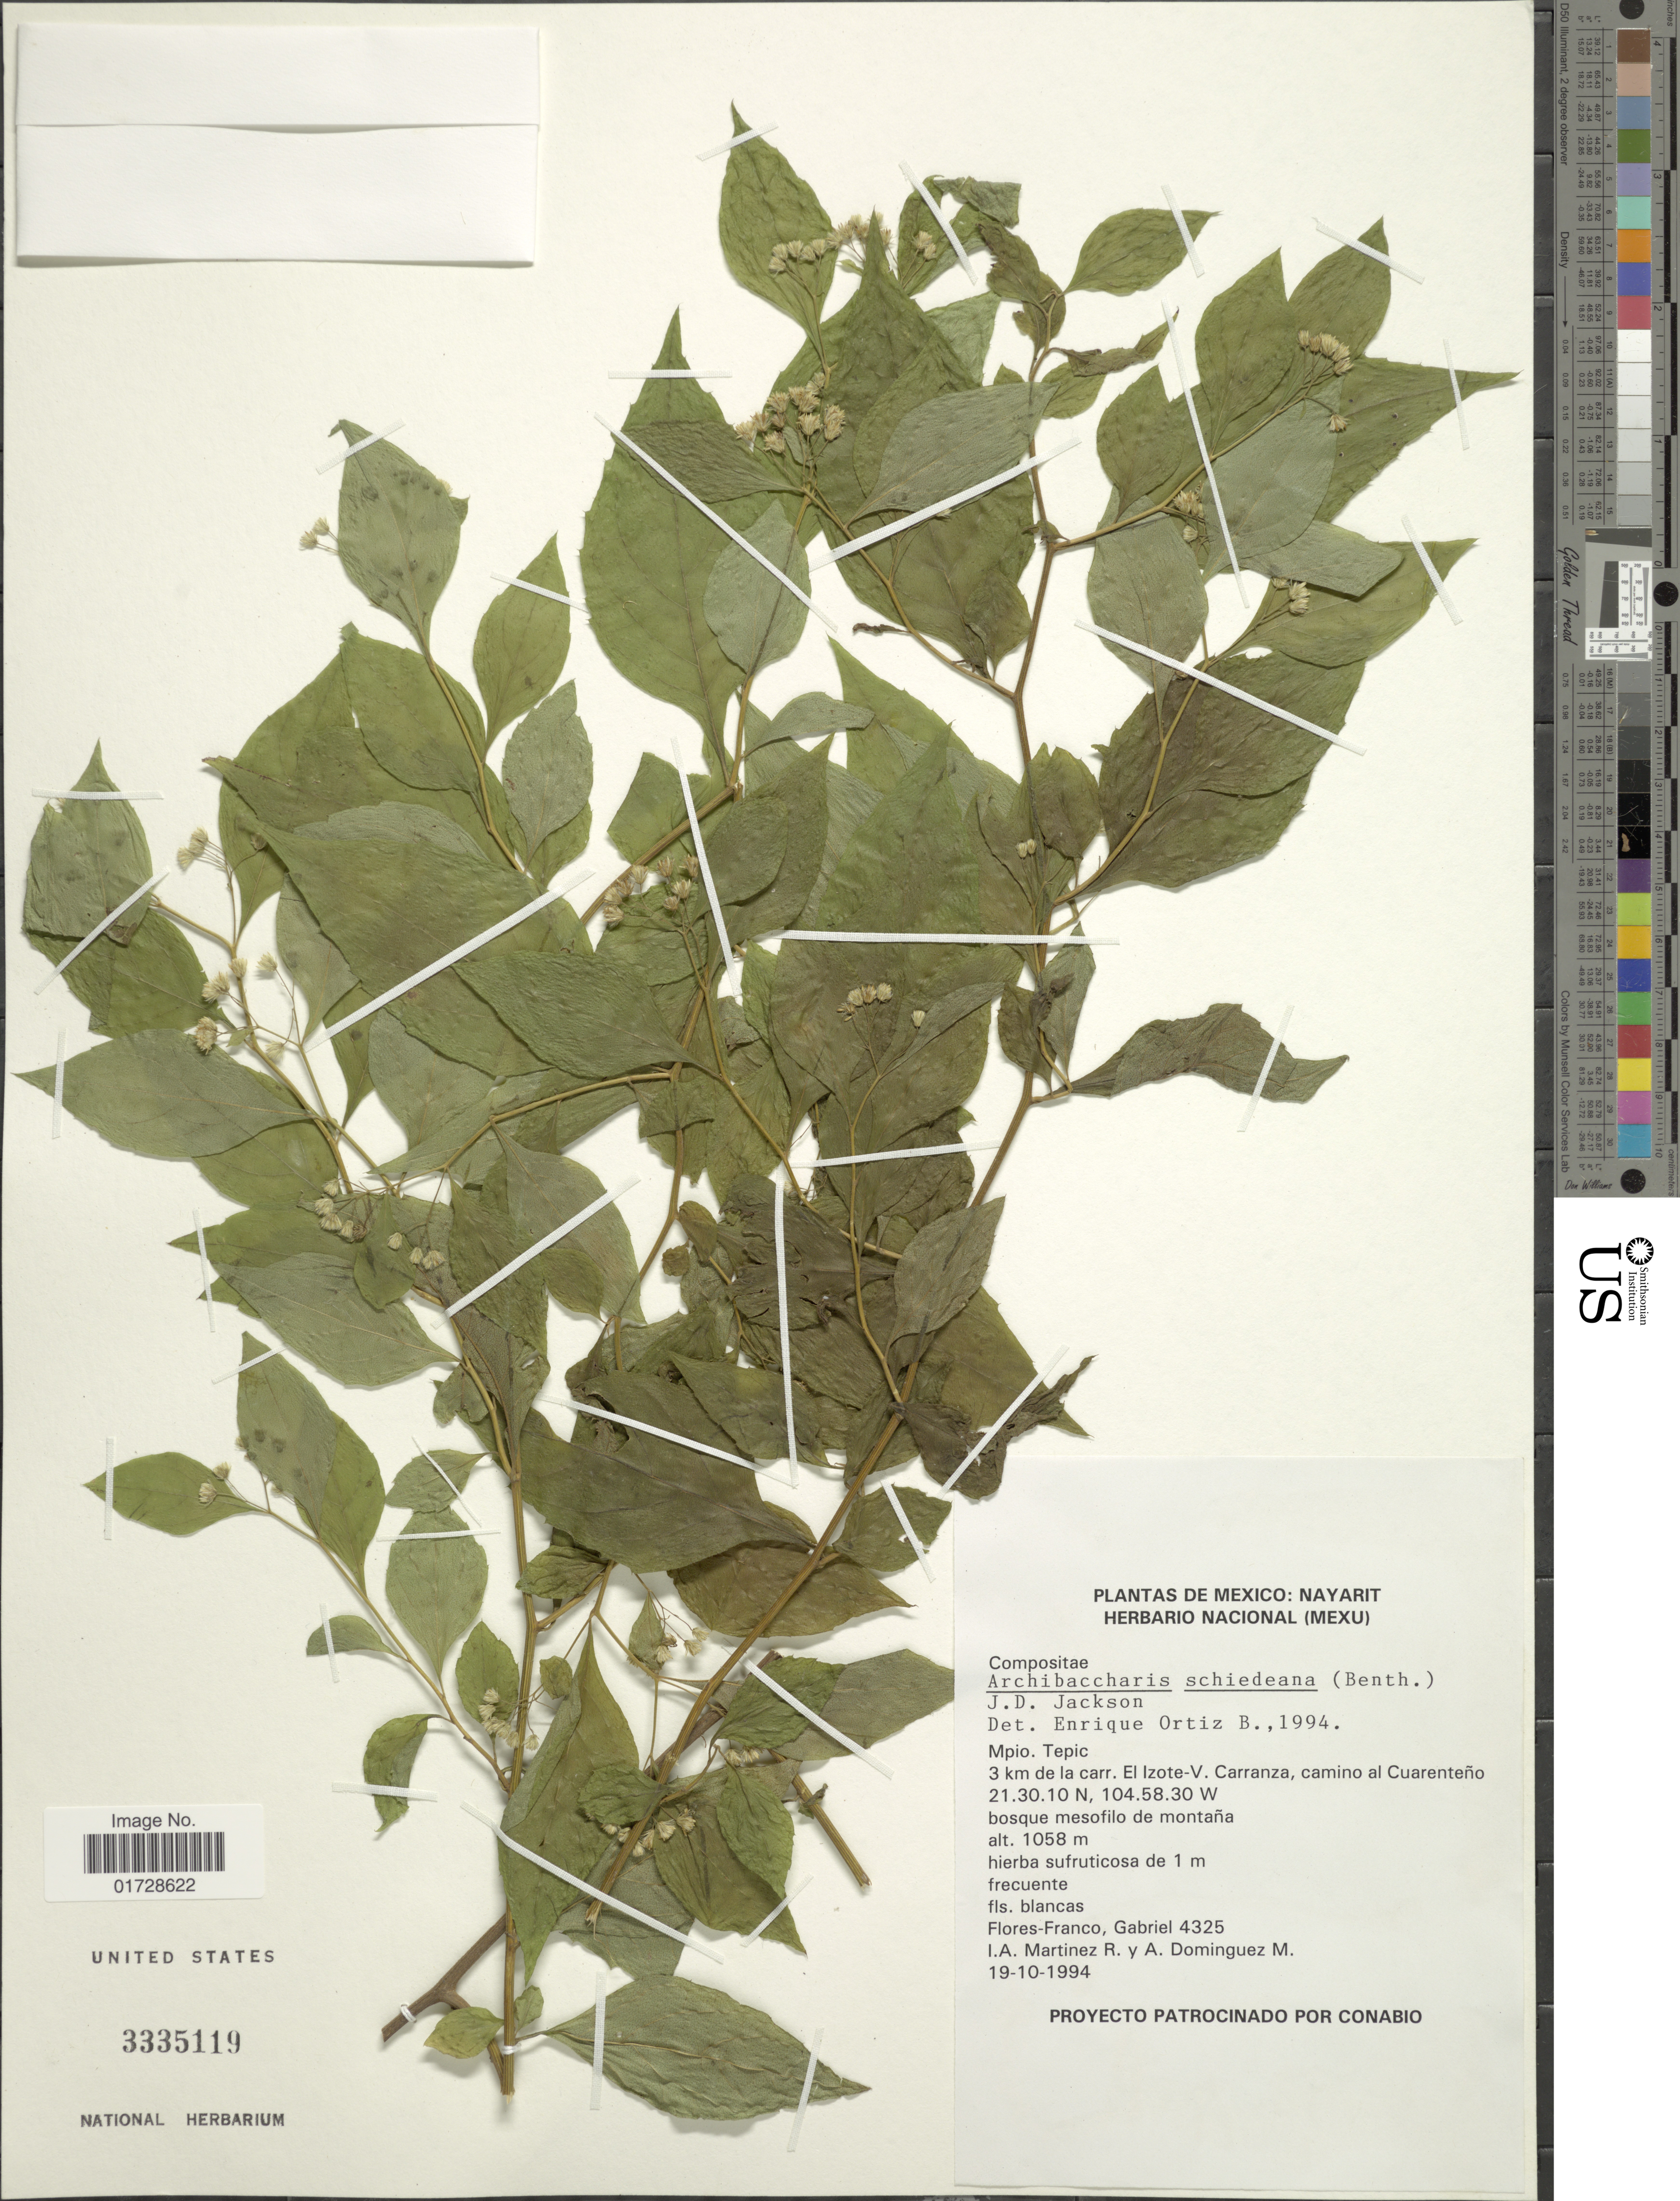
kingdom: Plantae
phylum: Tracheophyta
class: Magnoliopsida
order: Asterales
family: Asteraceae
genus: Archibaccharis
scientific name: Archibaccharis schiedeana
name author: (Benth.) J.D. Jacks.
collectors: G. Flores F., I. A. Martinez R. & A. Dominguez M.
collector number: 4325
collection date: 1994-10-19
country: Mexico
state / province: Nayarit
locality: Mpio. Tepic, 3 km de la carr. El Izote-V. Carranza, camino al Guarenteno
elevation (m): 1058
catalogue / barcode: US 3335119